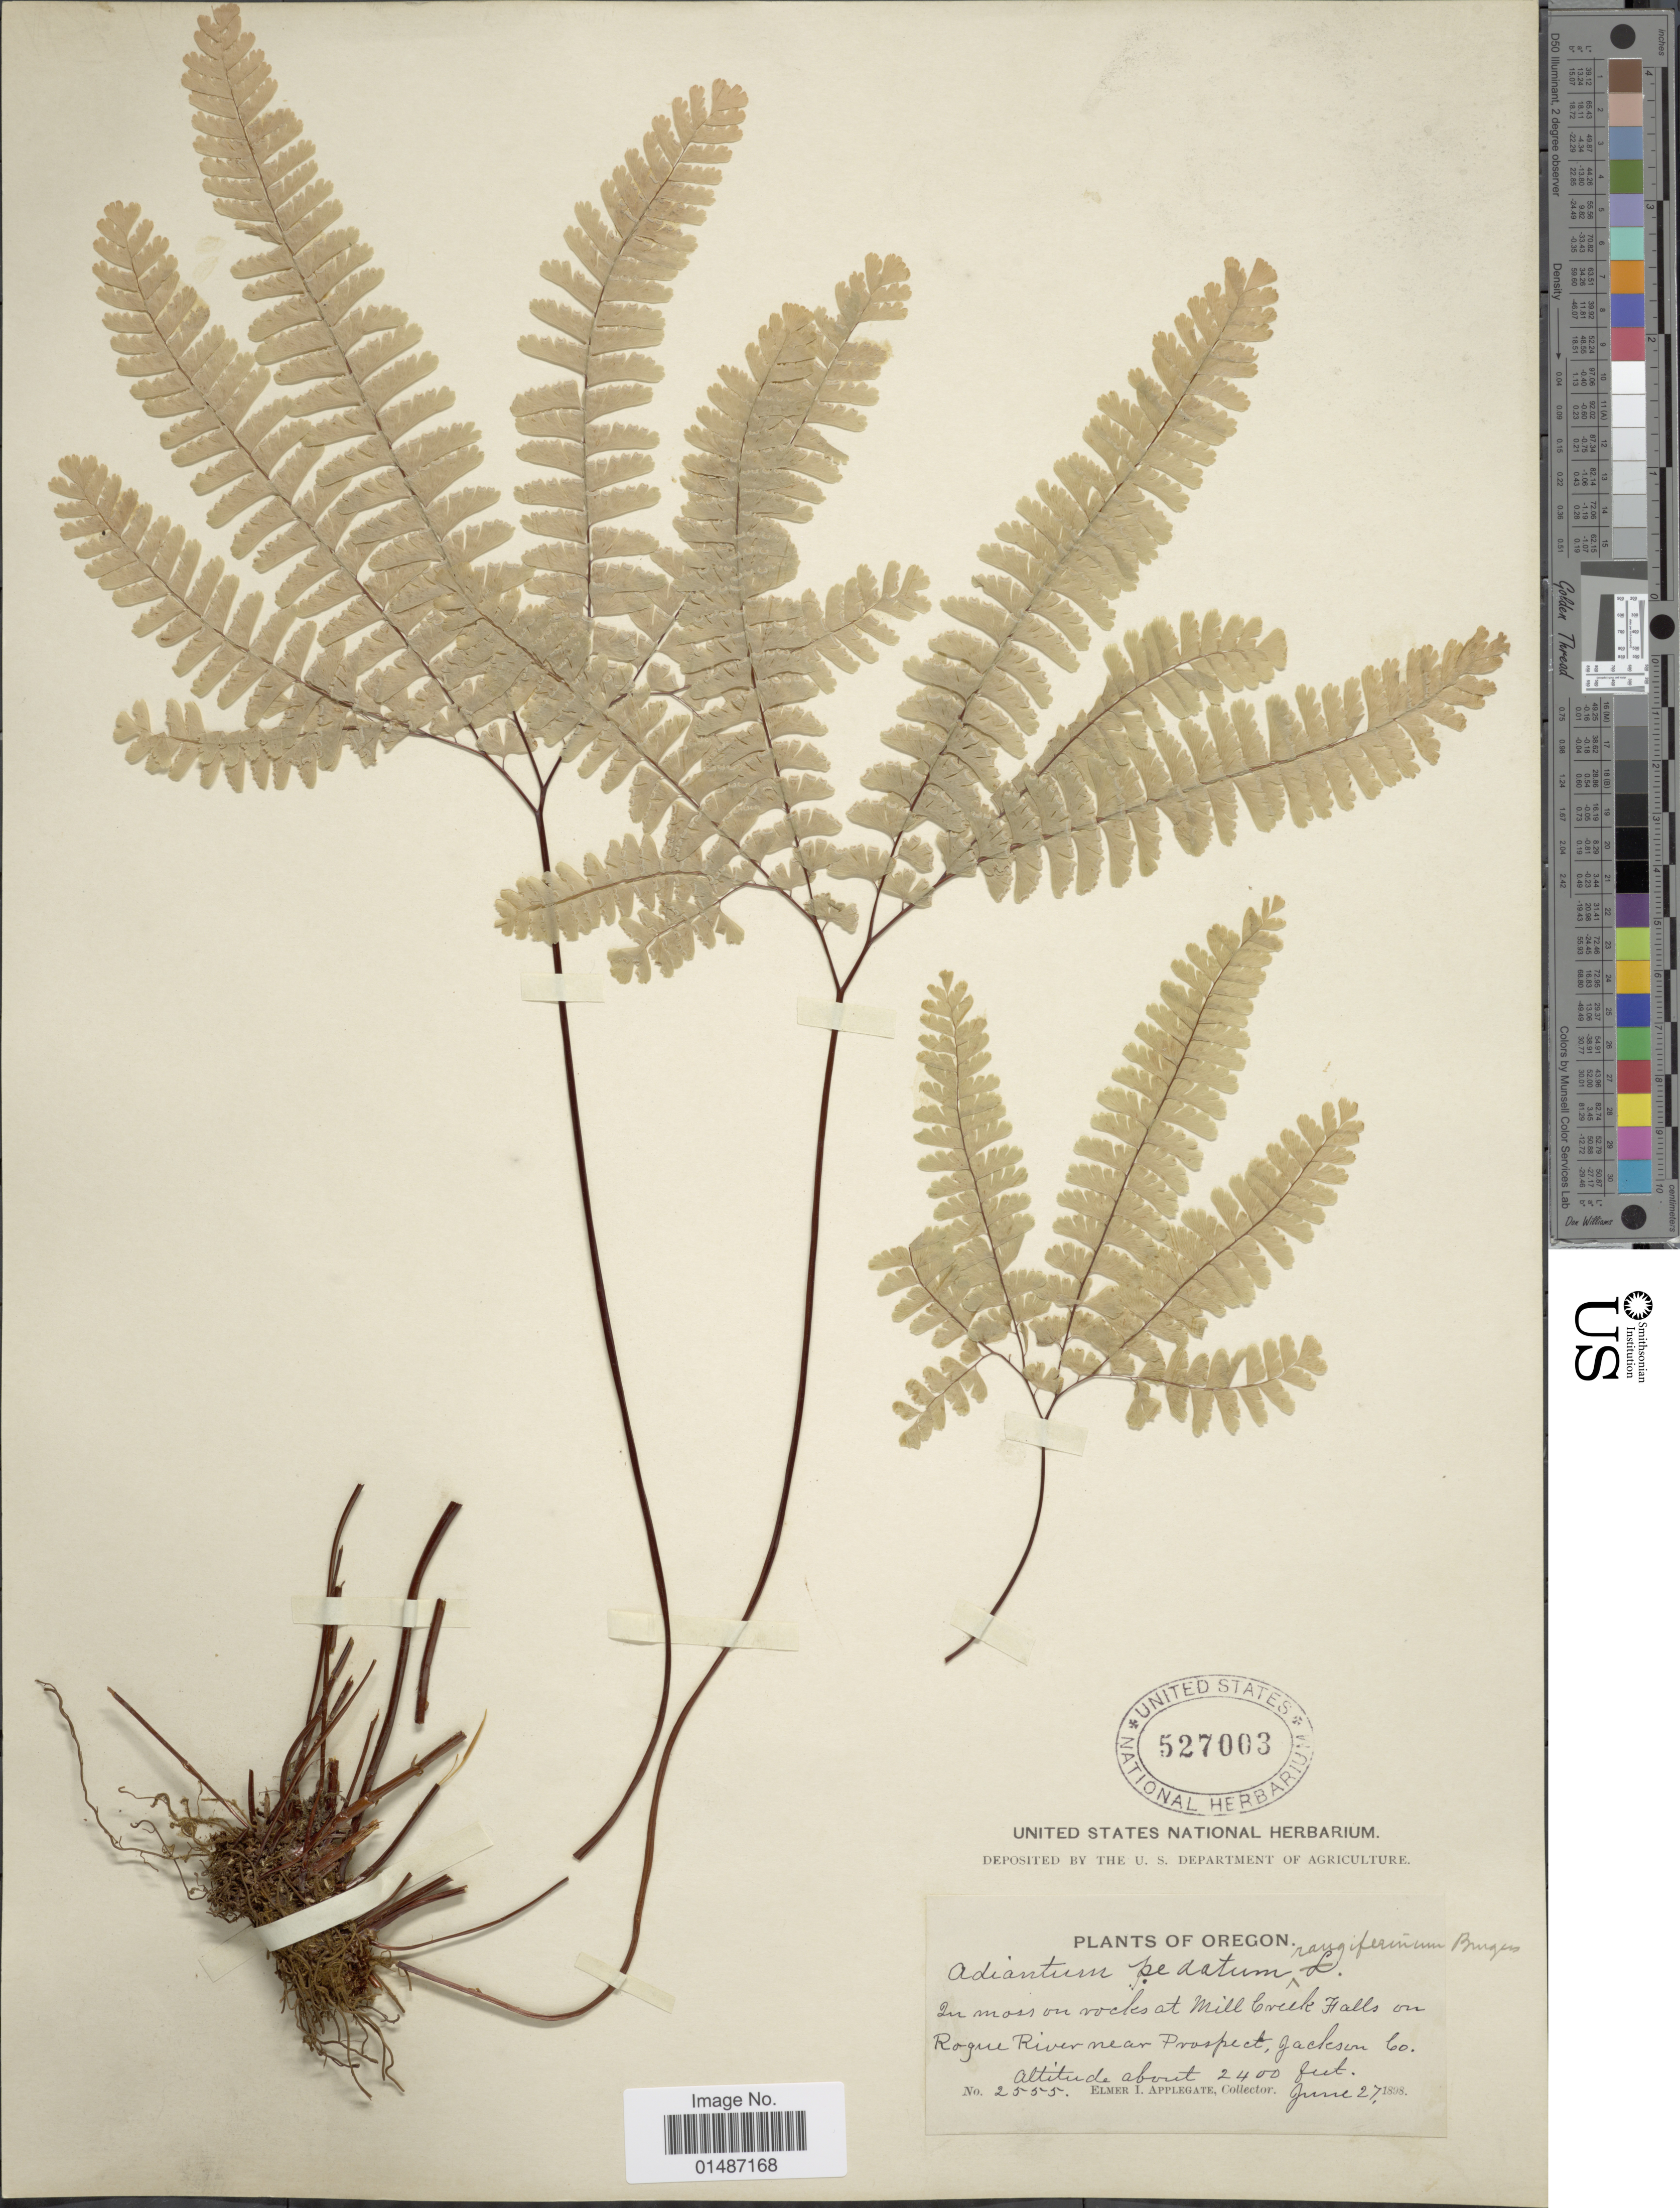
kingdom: Plantae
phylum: Tracheophyta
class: Polypodiopsida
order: Polypodiales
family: Pteridaceae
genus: Adiantum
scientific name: Adiantum pedatum subsp. aleuticum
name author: (Rupr.) Calder & Roy L. Taylor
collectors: E. I. Applegate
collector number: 2555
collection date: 1898-06-27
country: United States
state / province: Oregon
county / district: Jackson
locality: In moss on rocks at Mill Creek Falls on Rogue River near Prospect, Jackson Co.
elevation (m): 732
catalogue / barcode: US 527003